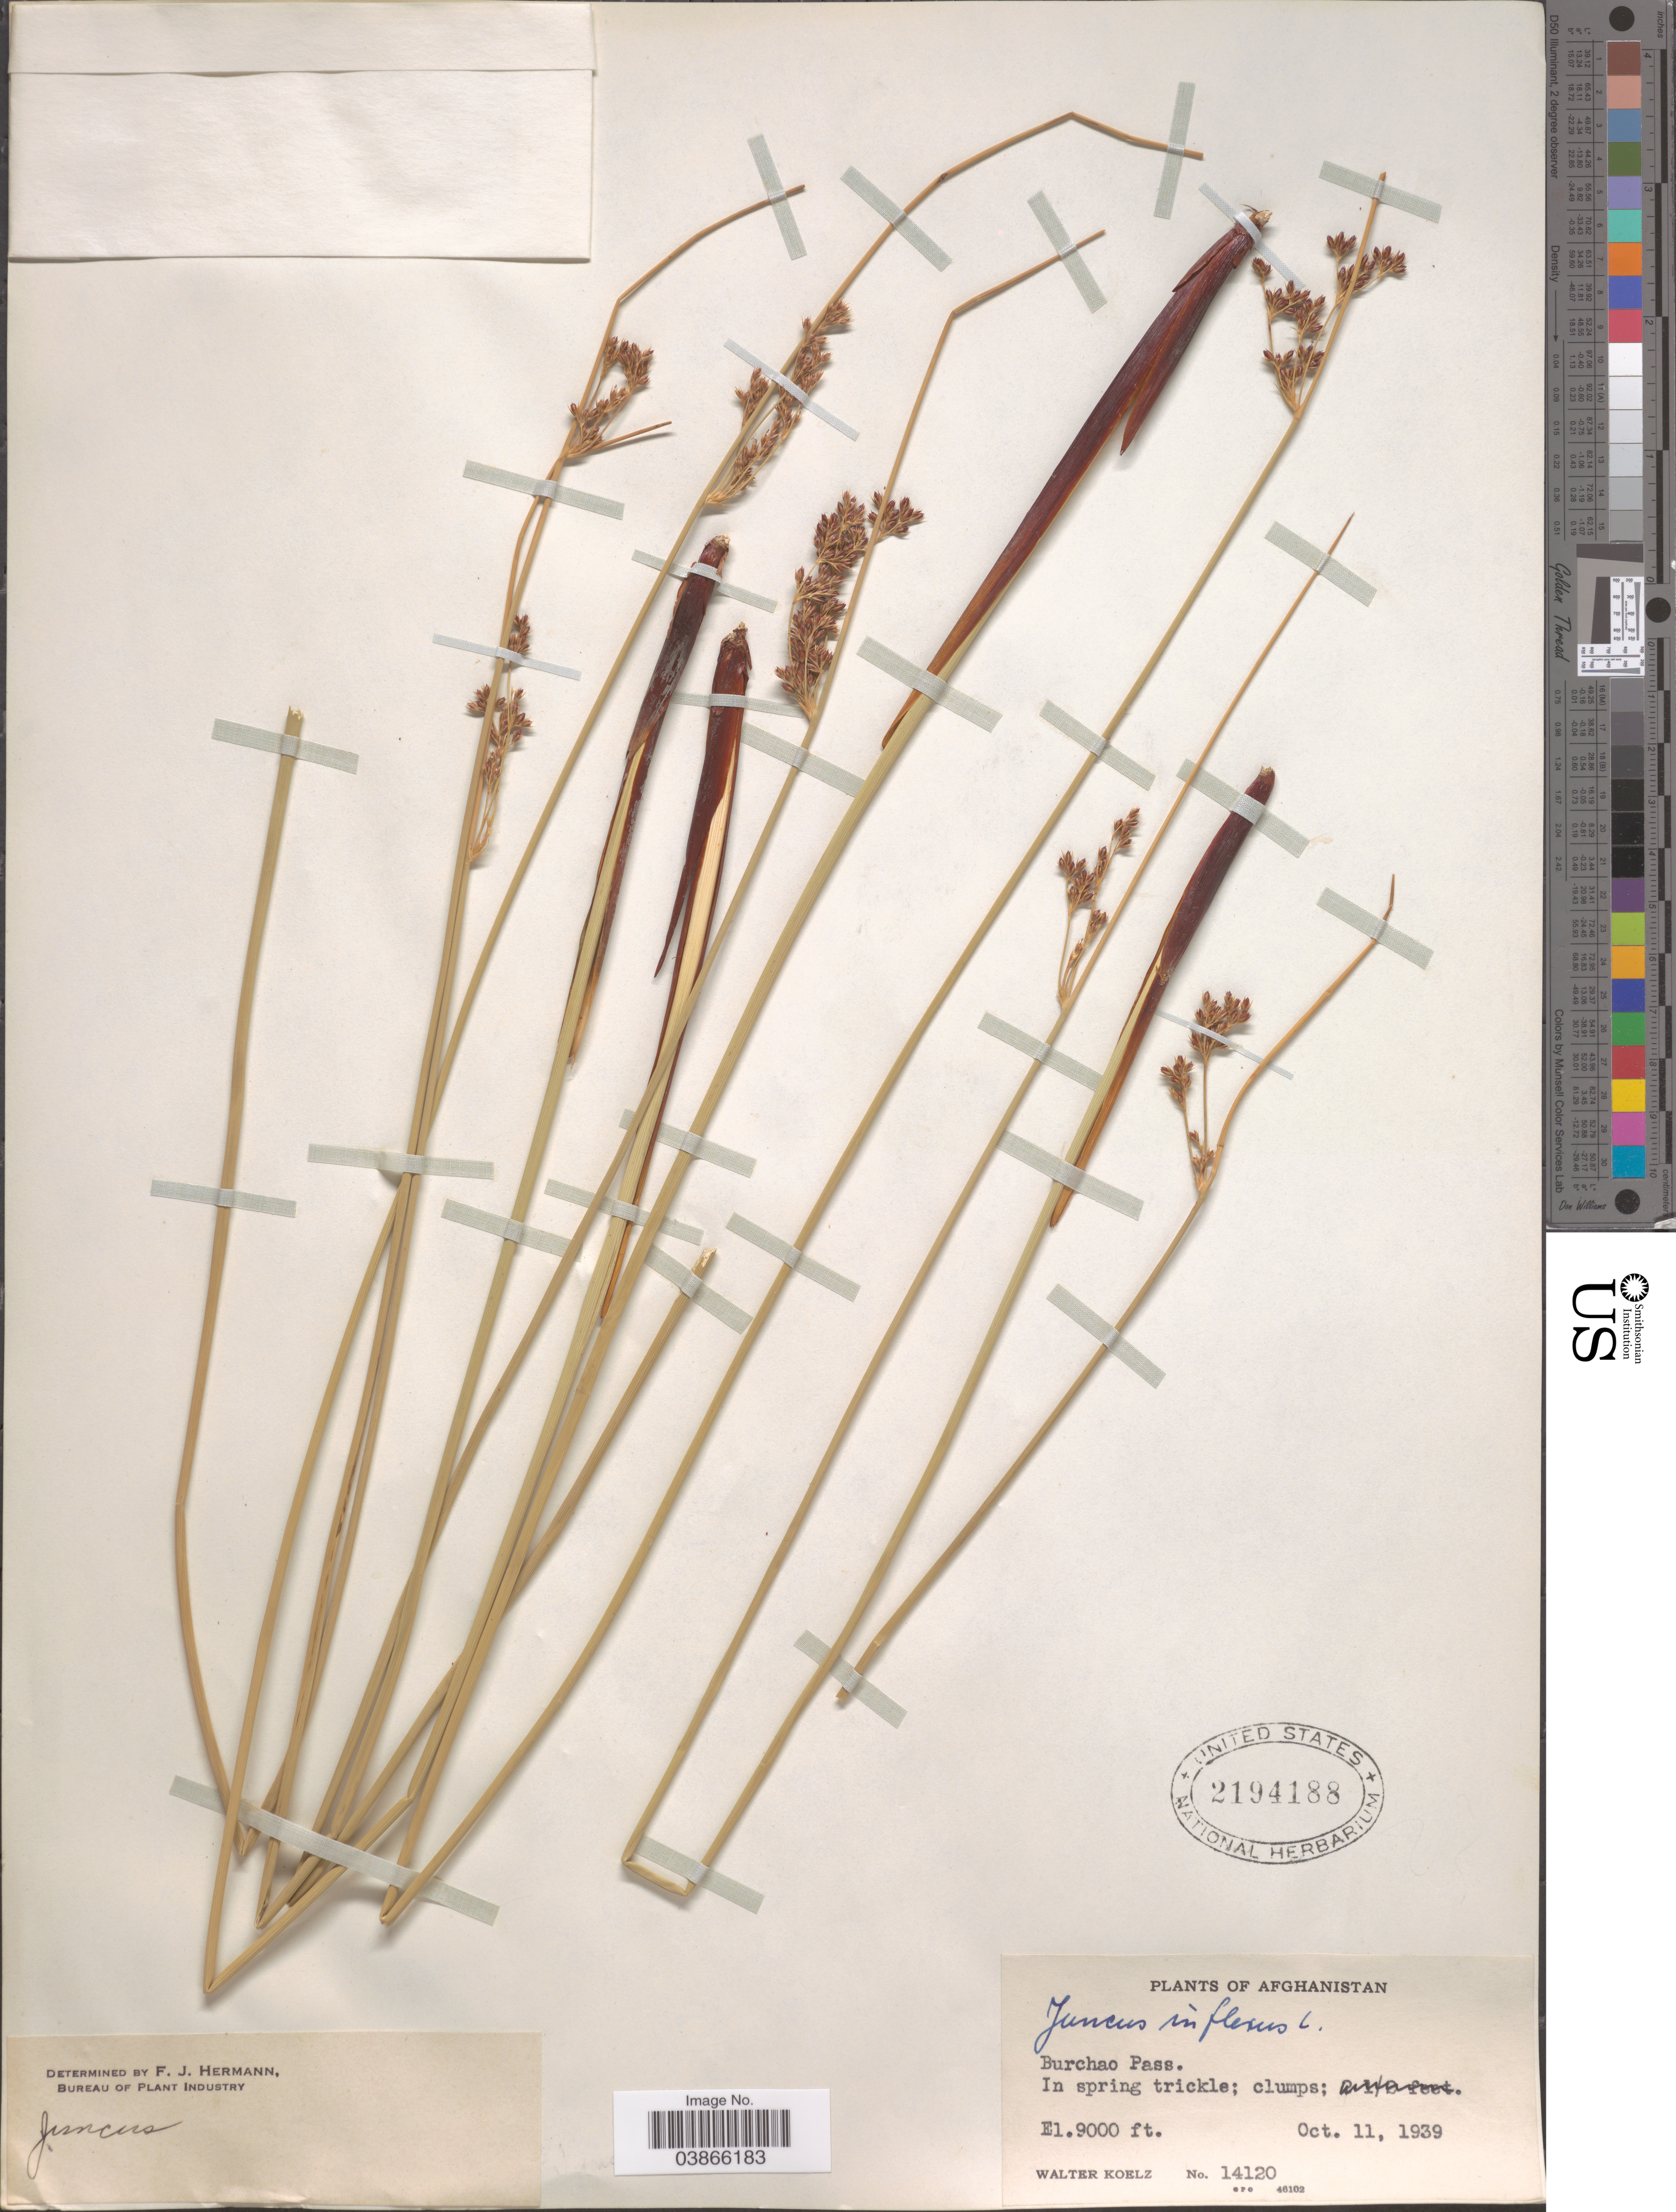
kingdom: Plantae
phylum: Tracheophyta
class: Liliopsida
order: Poales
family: Juncaceae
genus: Juncus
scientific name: Juncus inflexus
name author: L.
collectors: W. N. Koelz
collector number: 14120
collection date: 1939-10-11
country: Afghanistan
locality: Burchao Pass.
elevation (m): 2743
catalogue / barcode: US 2194188